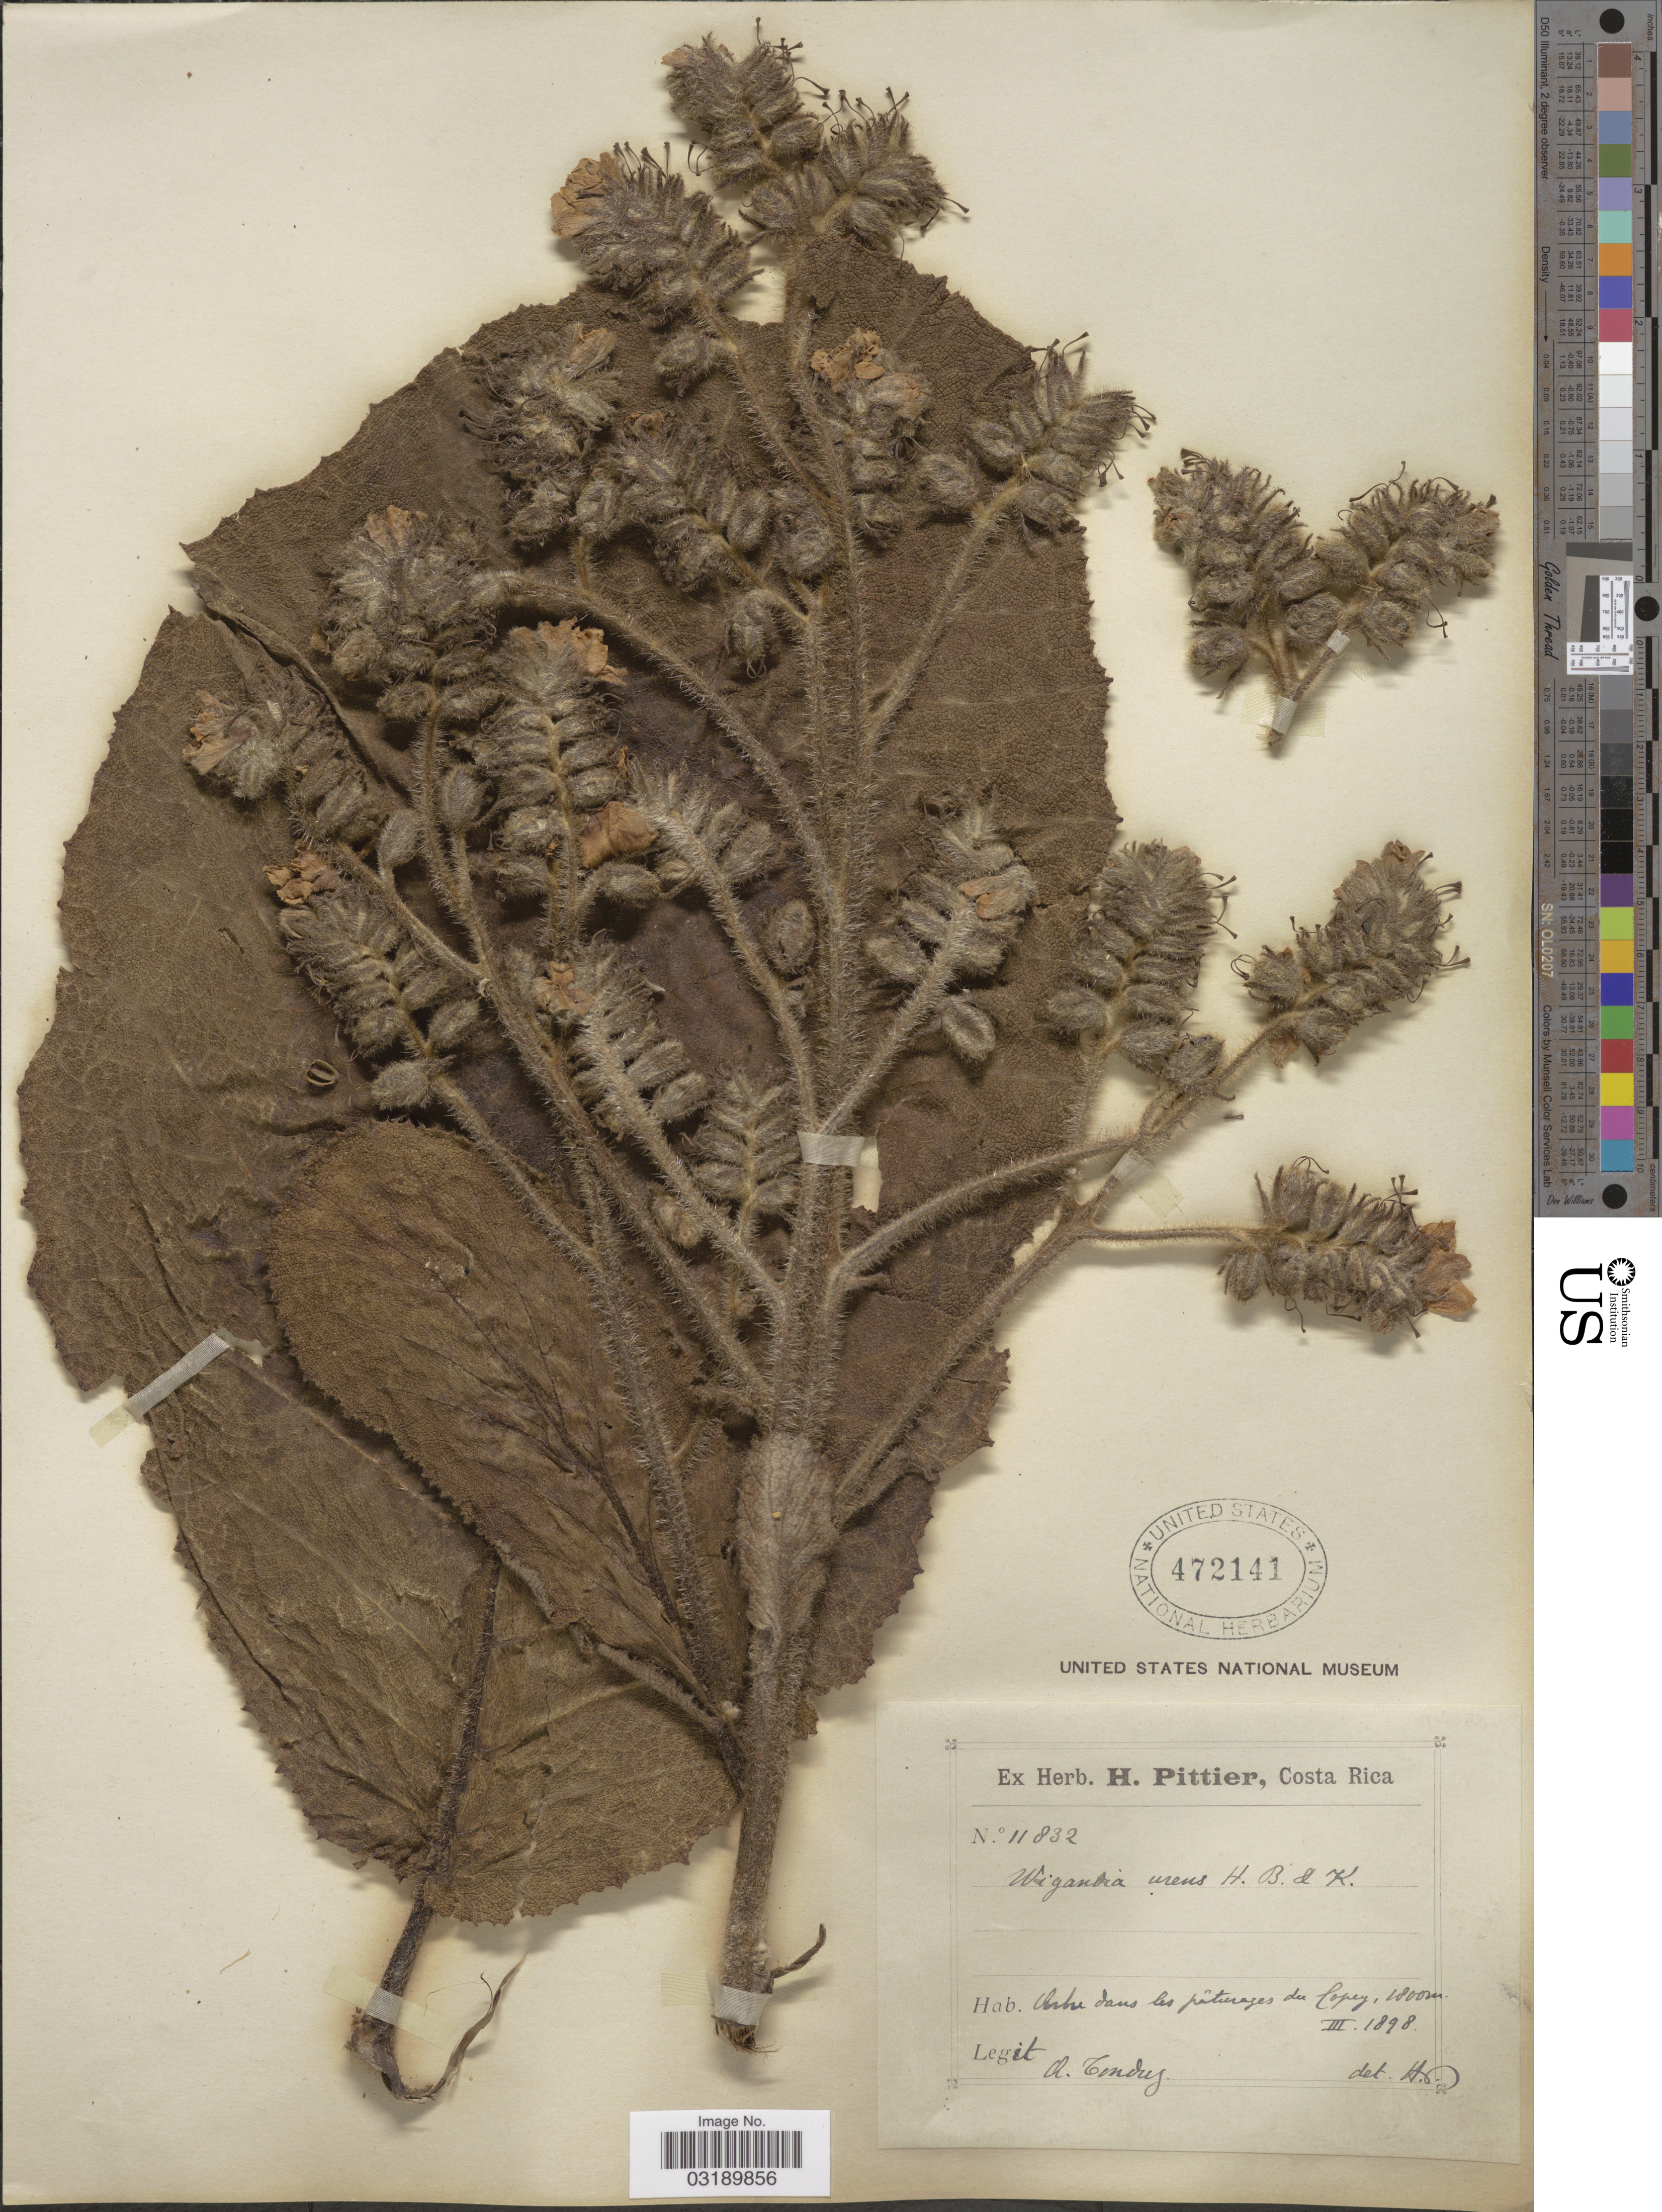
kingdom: Plantae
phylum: Tracheophyta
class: Magnoliopsida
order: Boraginales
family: Namaceae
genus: Wigandia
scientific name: Wigandia kunthii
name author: Choisy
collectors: A. Tonduz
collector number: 11832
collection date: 1898-03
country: Costa Rica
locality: Arbre dans les pâturages du Copey.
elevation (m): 1800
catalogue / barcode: US 472141